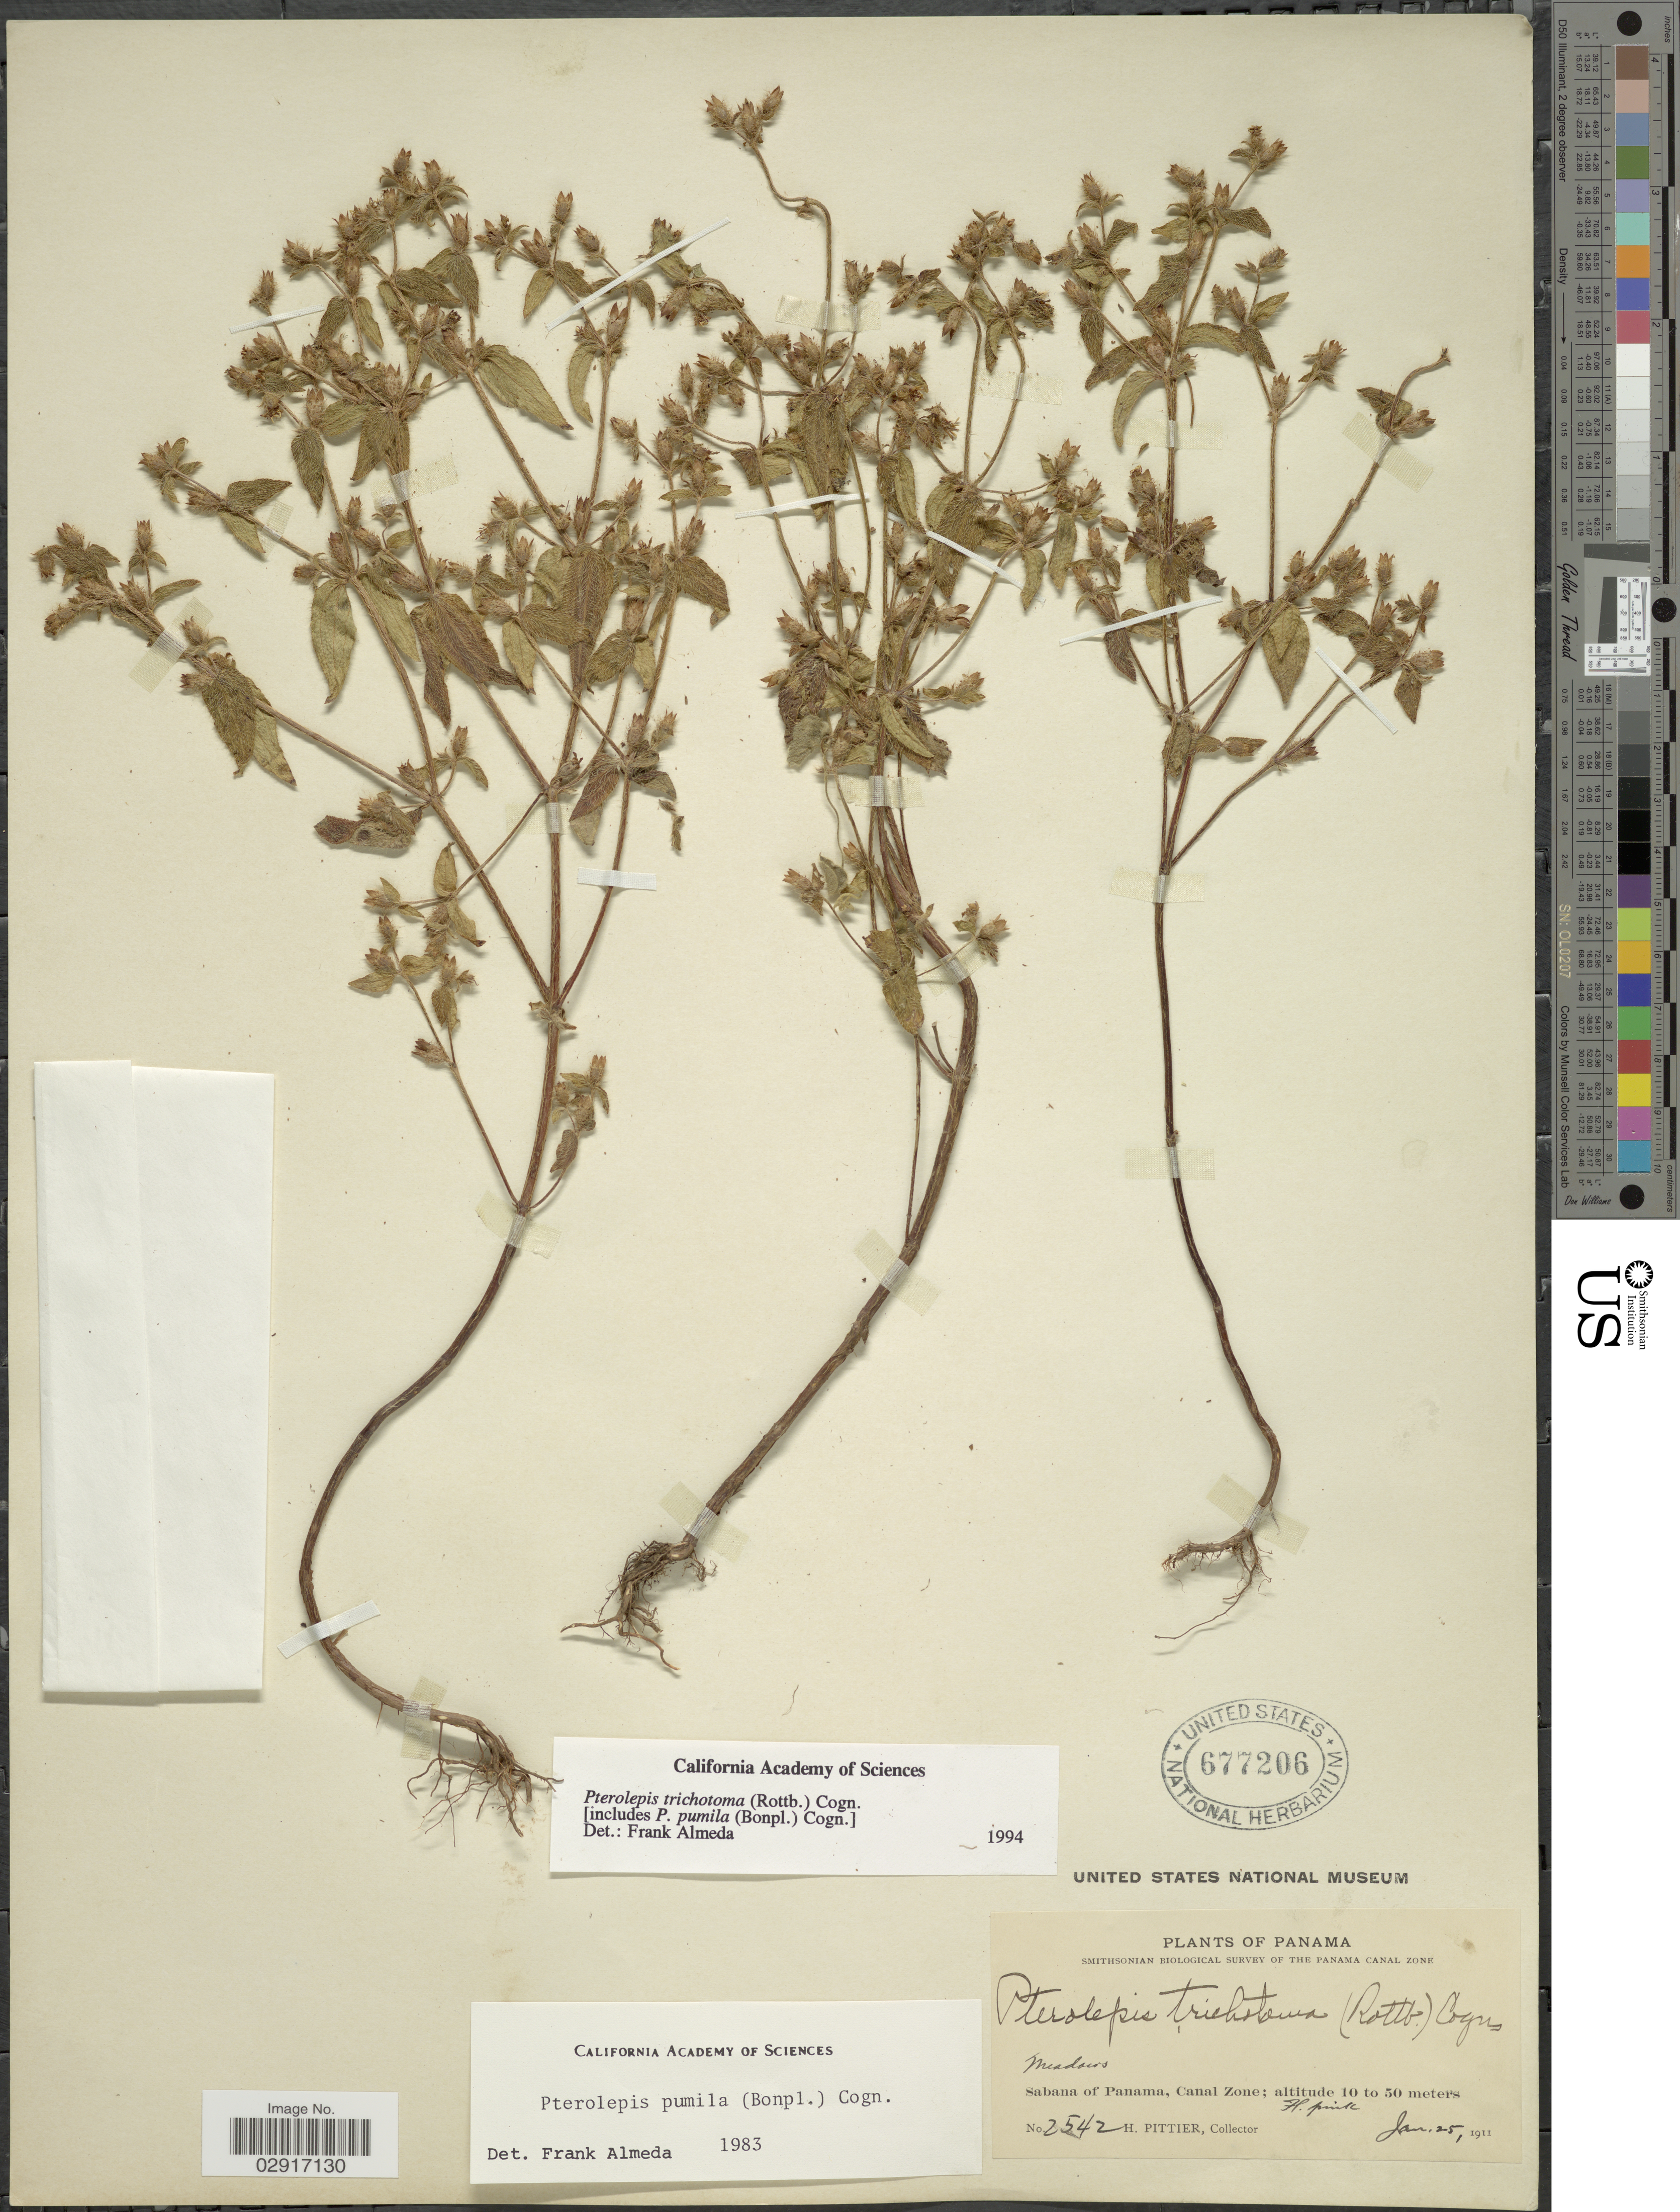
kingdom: Plantae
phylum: Tracheophyta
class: Magnoliopsida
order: Myrtales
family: Melastomataceae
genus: Pterolepis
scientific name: Pterolepis trichotoma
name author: (Rottb.) Cogn.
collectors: H. F. Pittier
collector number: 2542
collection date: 1911-01-25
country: Panama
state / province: Colón / Panamá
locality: Sabana of Panama, Canal Zone.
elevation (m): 10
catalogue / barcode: US 677206